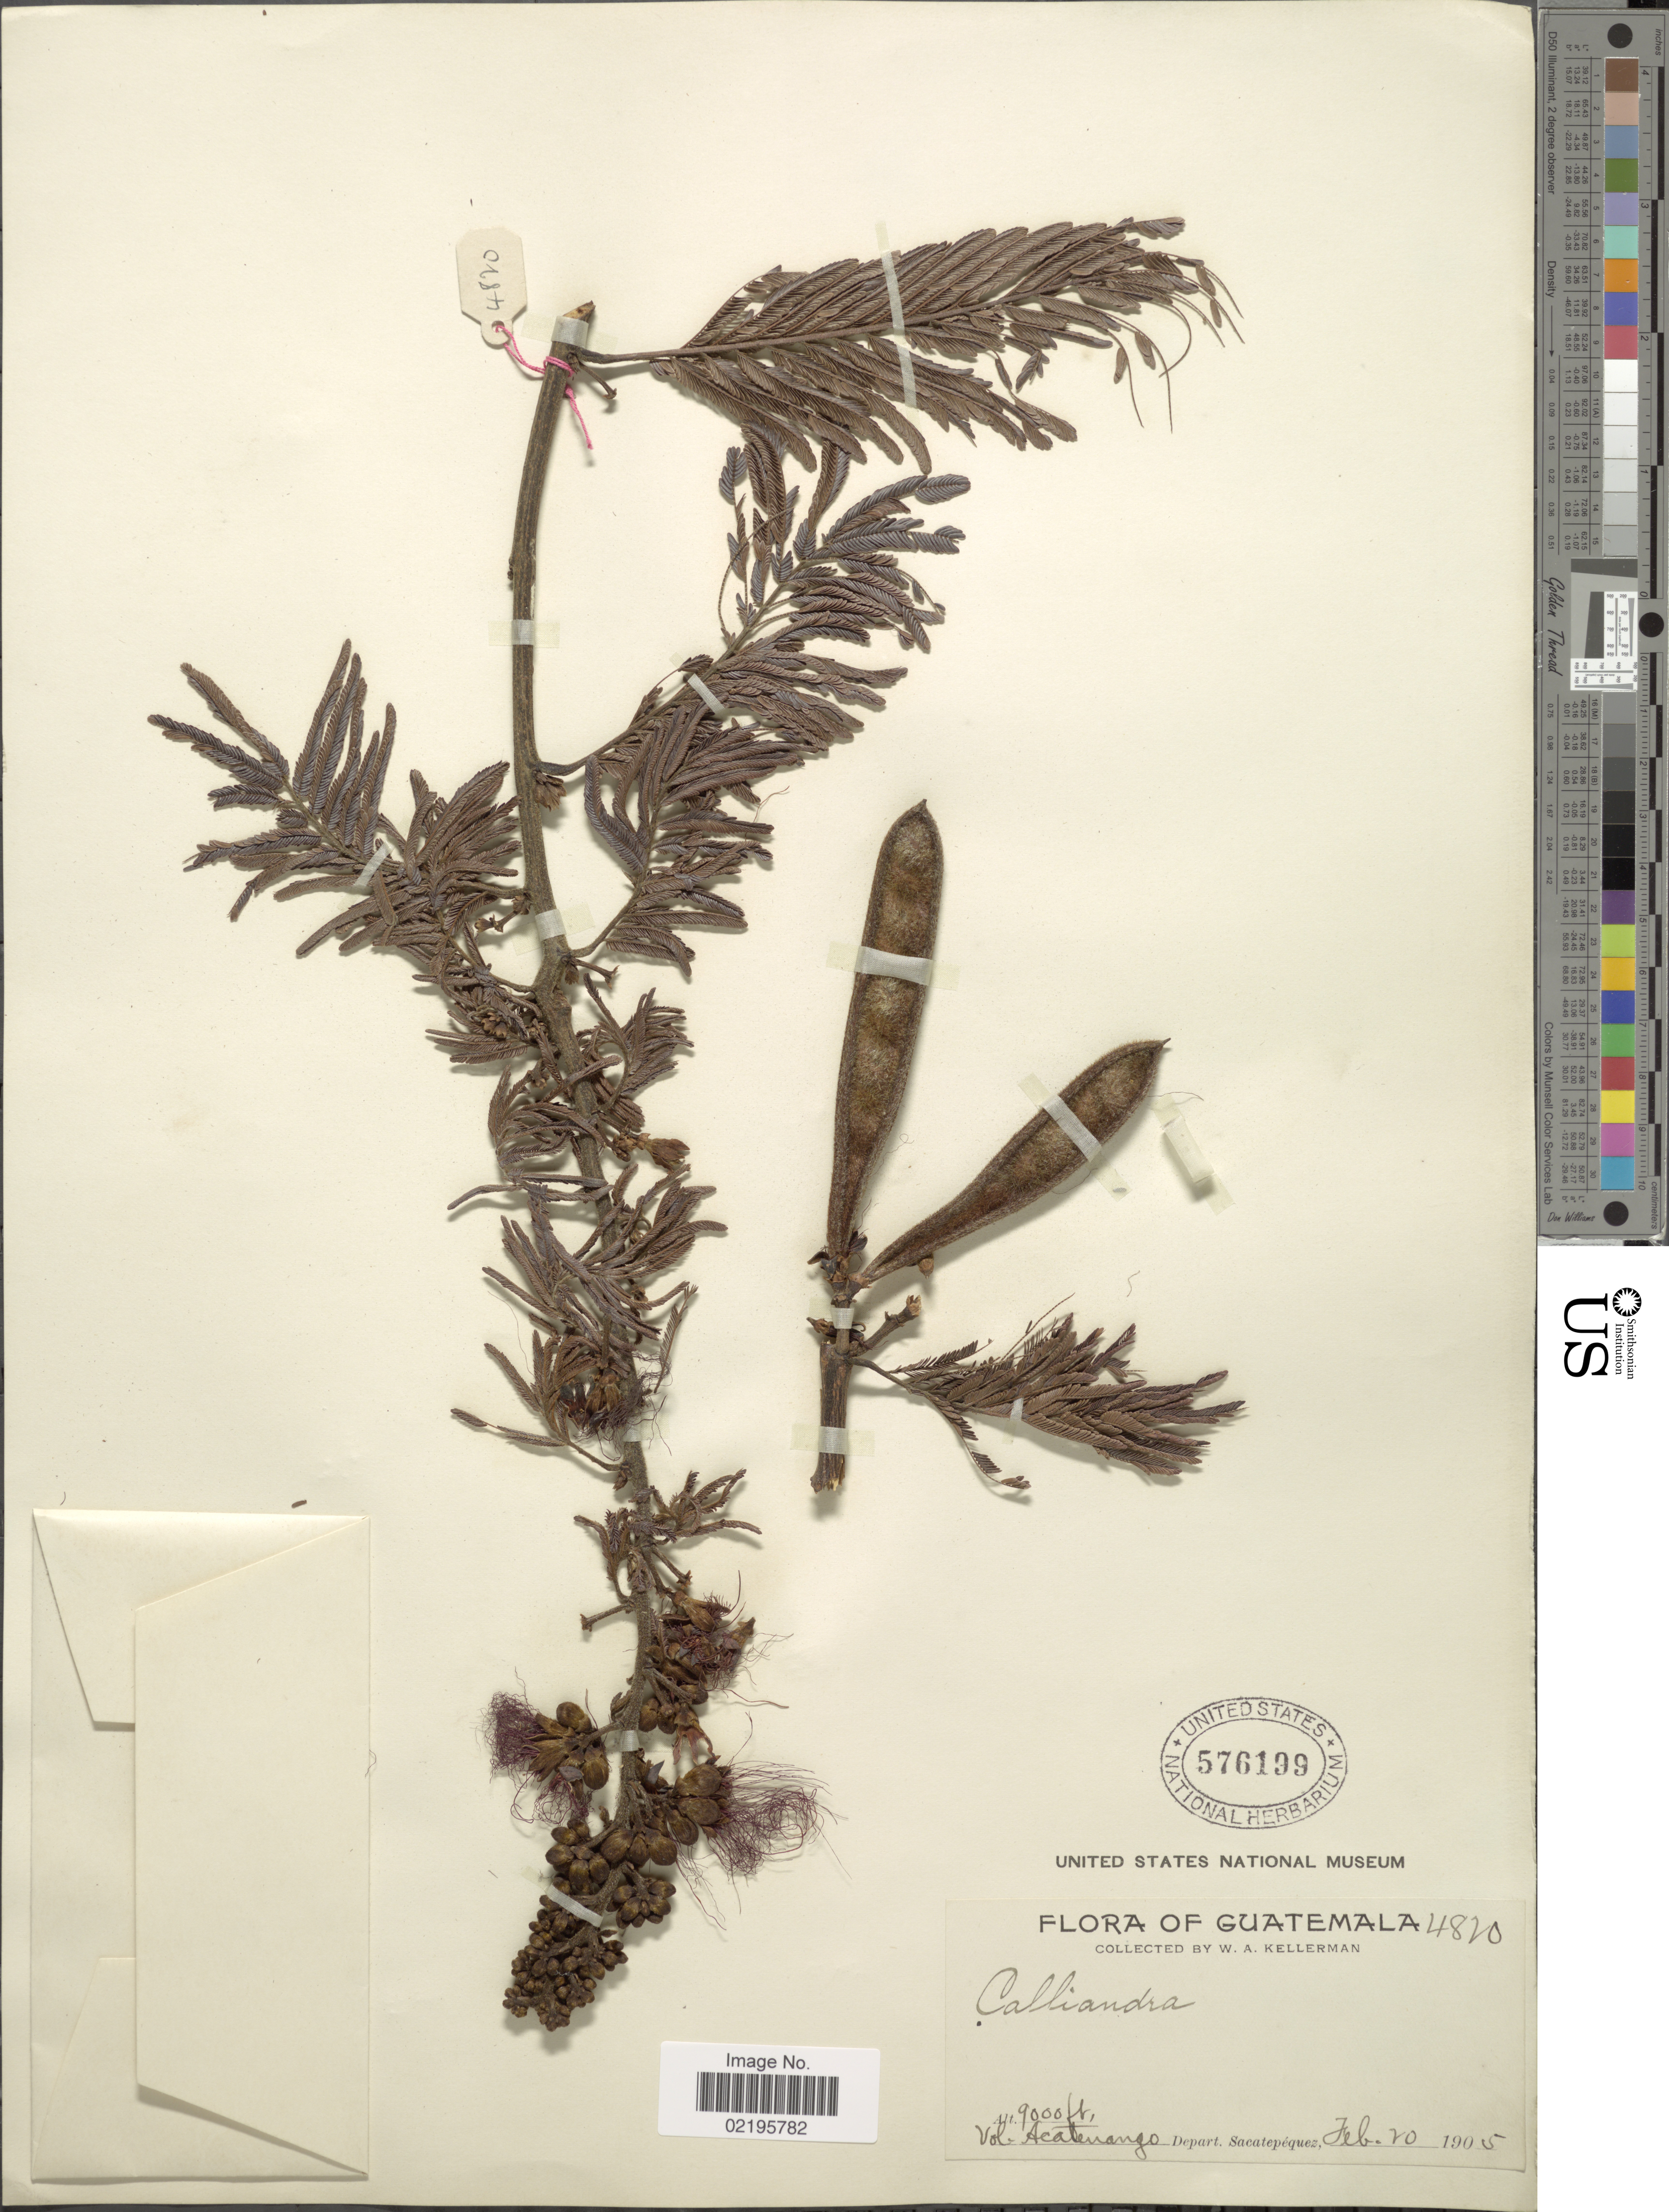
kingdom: Plantae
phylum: Tracheophyta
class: Magnoliopsida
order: Fabales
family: Fabaceae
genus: Calliandra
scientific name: Calliandra conzattiana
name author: (Britton) Standl.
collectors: W. Kellerman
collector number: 4820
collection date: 1905-02-20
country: Guatemala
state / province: Sacatepéquez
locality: Vol, Acatenango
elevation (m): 2743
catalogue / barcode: US 576199